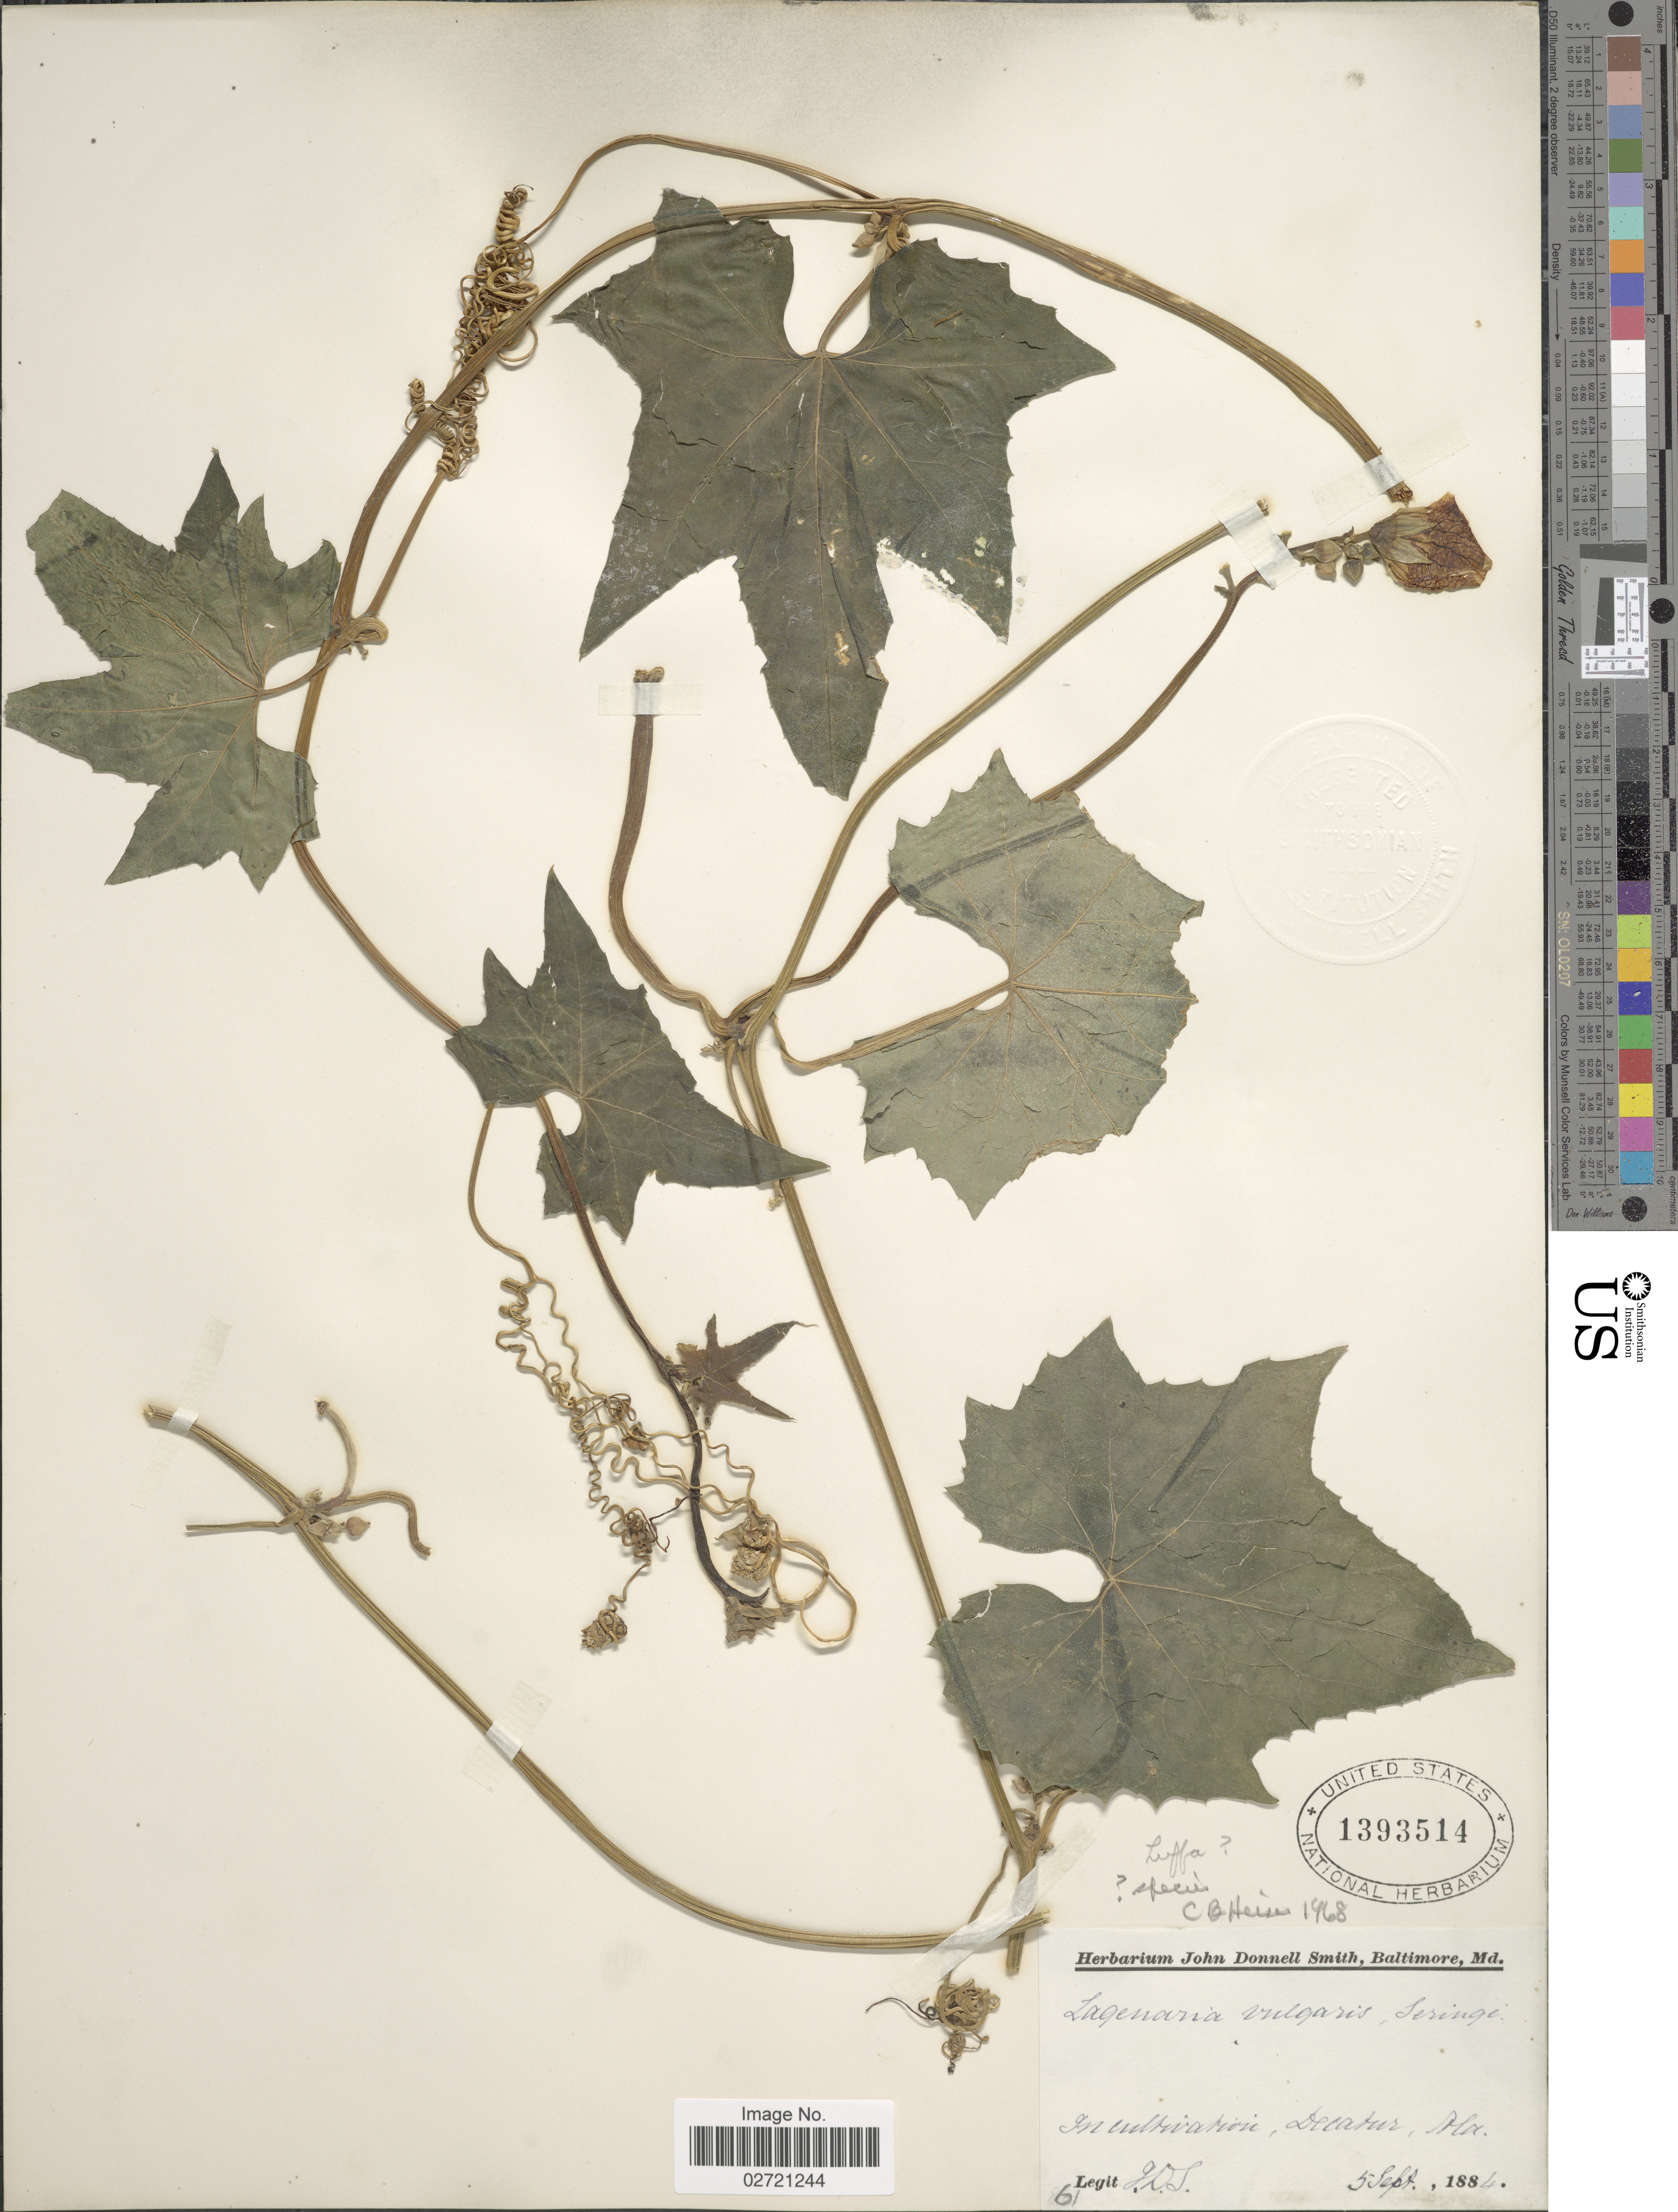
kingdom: Plantae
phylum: Tracheophyta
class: Magnoliopsida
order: Cucurbitales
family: Cucurbitaceae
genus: Luffa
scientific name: Luffa sp.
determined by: Nee, Michael H.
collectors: J. Donnell Smith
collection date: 1884-09-05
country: United States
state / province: Alabama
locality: Decatur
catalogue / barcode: US 1393514